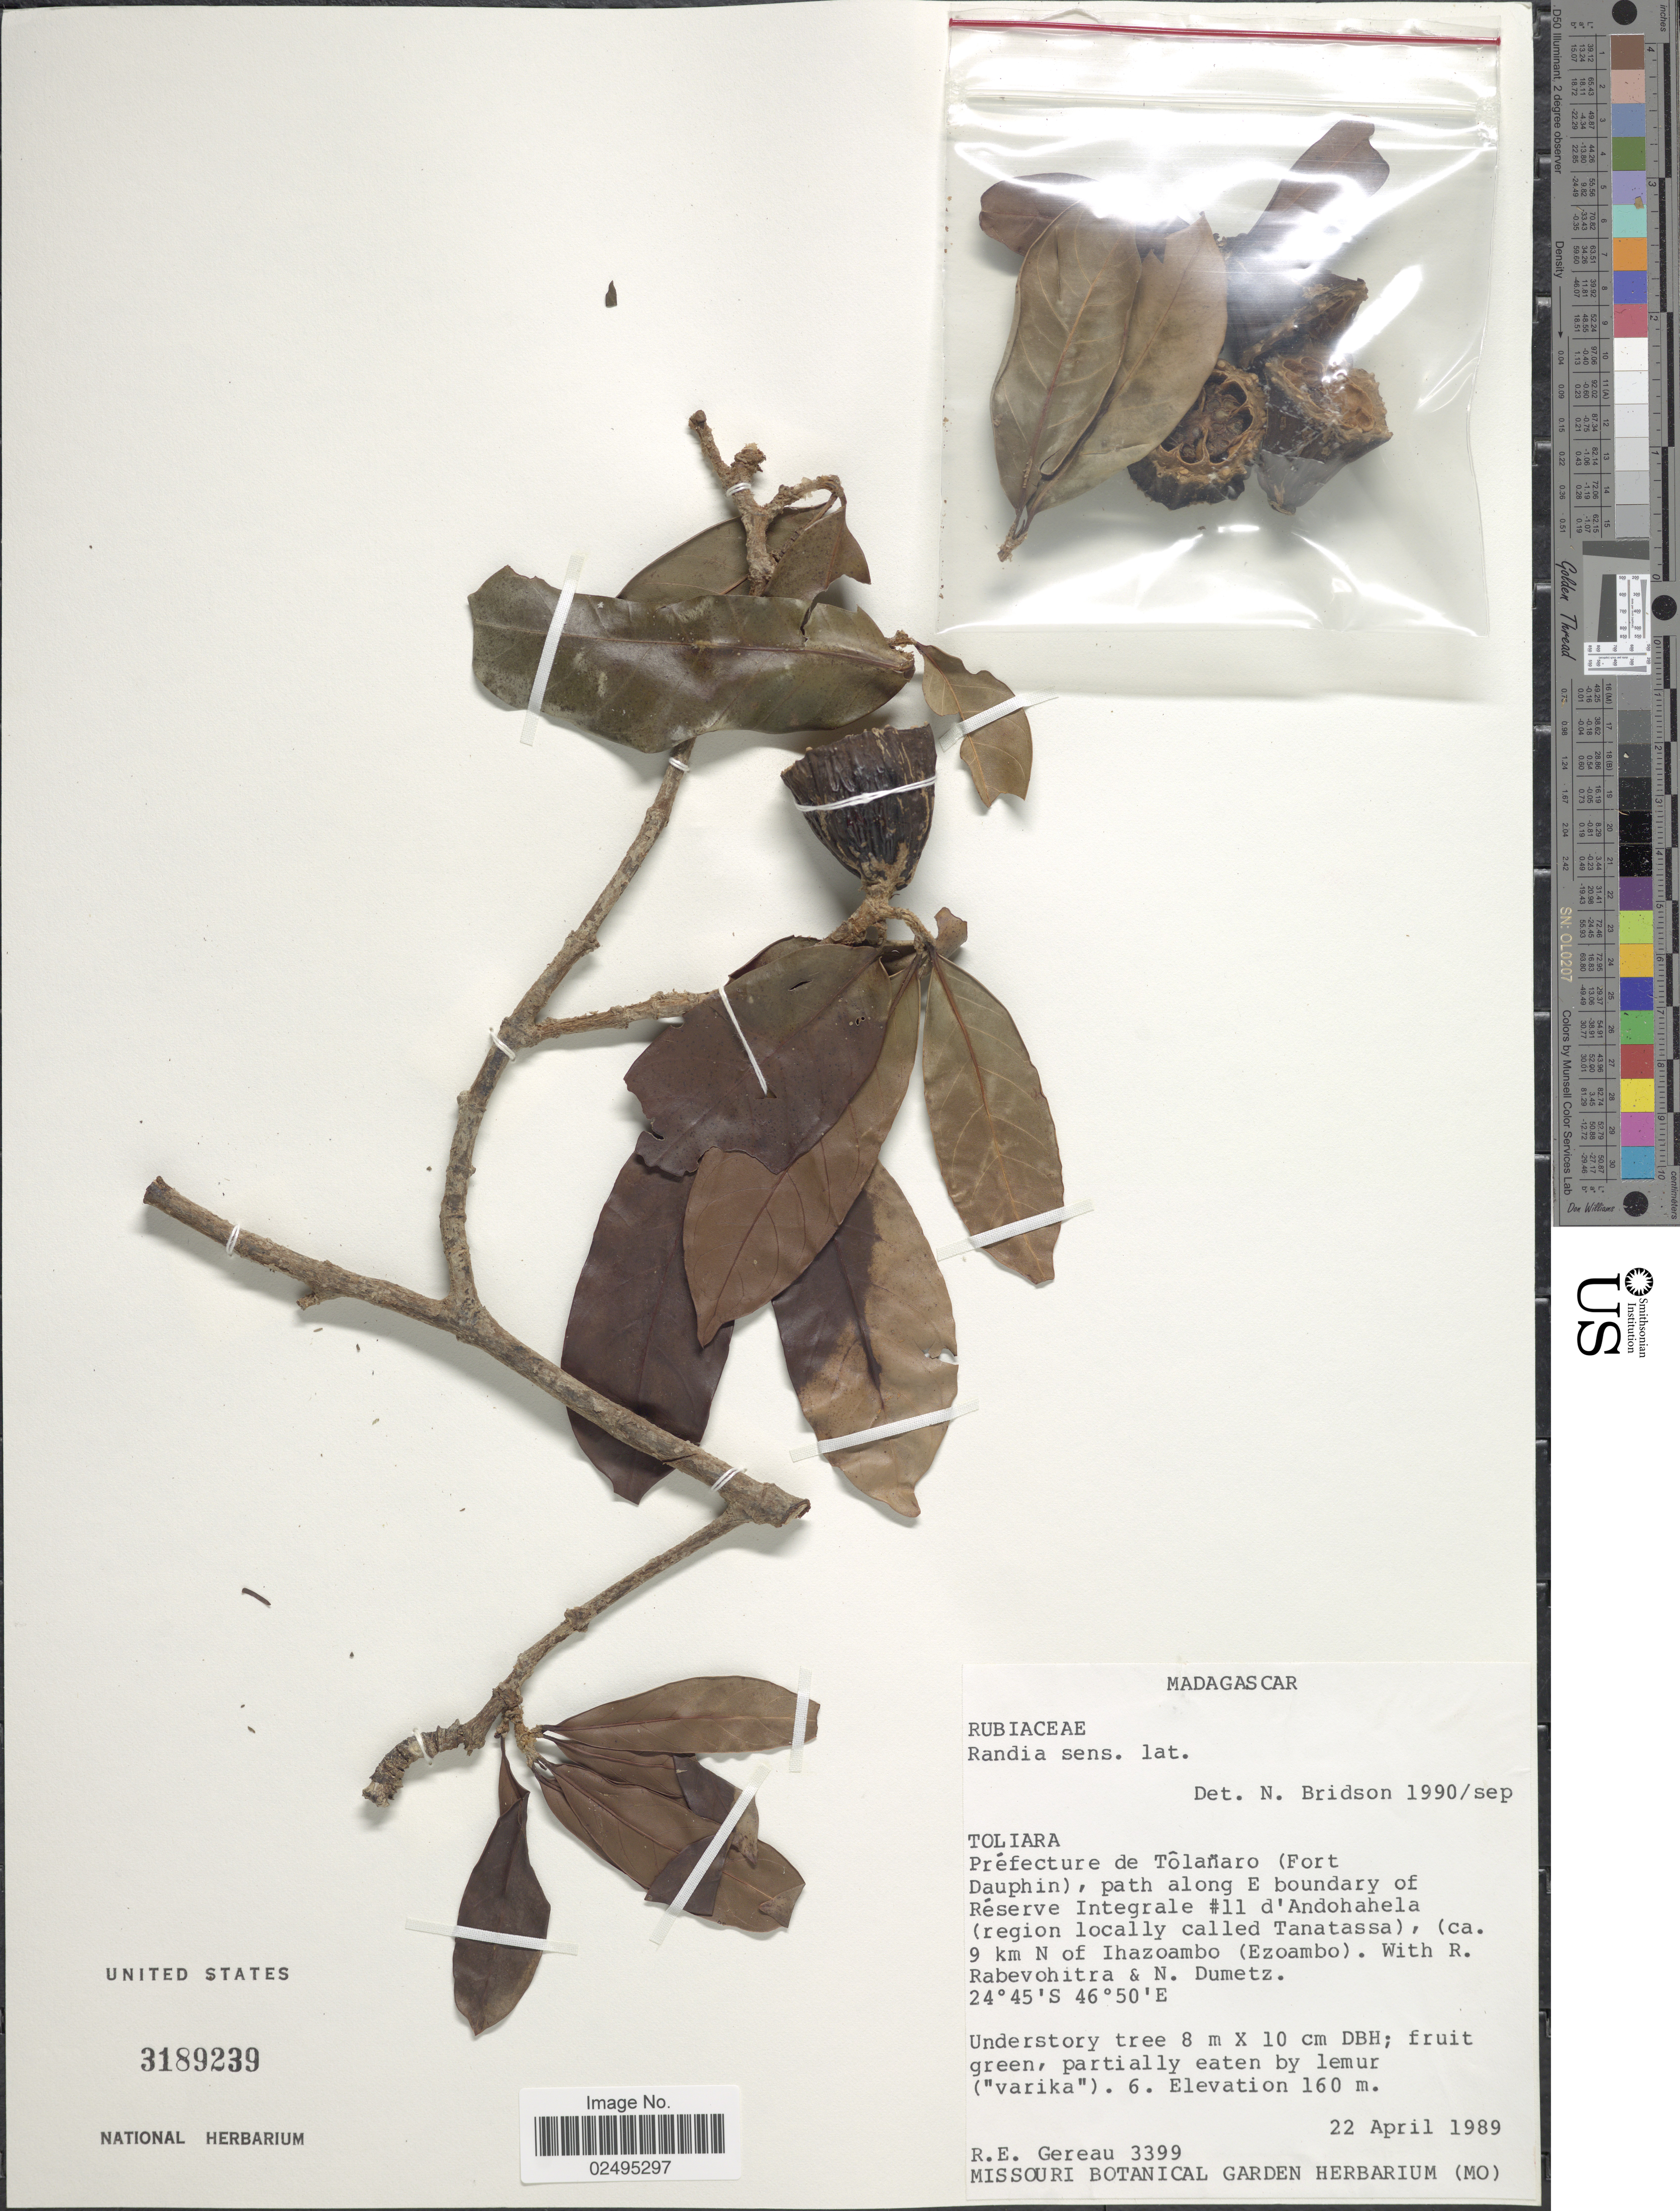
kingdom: Plantae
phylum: Tracheophyta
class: Magnoliopsida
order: Gentianales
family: Rubiaceae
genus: Randia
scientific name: Randia sp.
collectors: R. Gereau, R. Rabevohitra & N. Dumetz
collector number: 3399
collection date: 1989-04-22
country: Madagascar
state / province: Anosy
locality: Toliara, Prefecture de Tolanaro (Fort Dauphin) path along E boundary of Reserve Integrale #11 d' Andohahela (region locally called Tanatassa) 9 km N of Ihazoambo (Ezoambo)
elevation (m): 160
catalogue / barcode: US 3189239